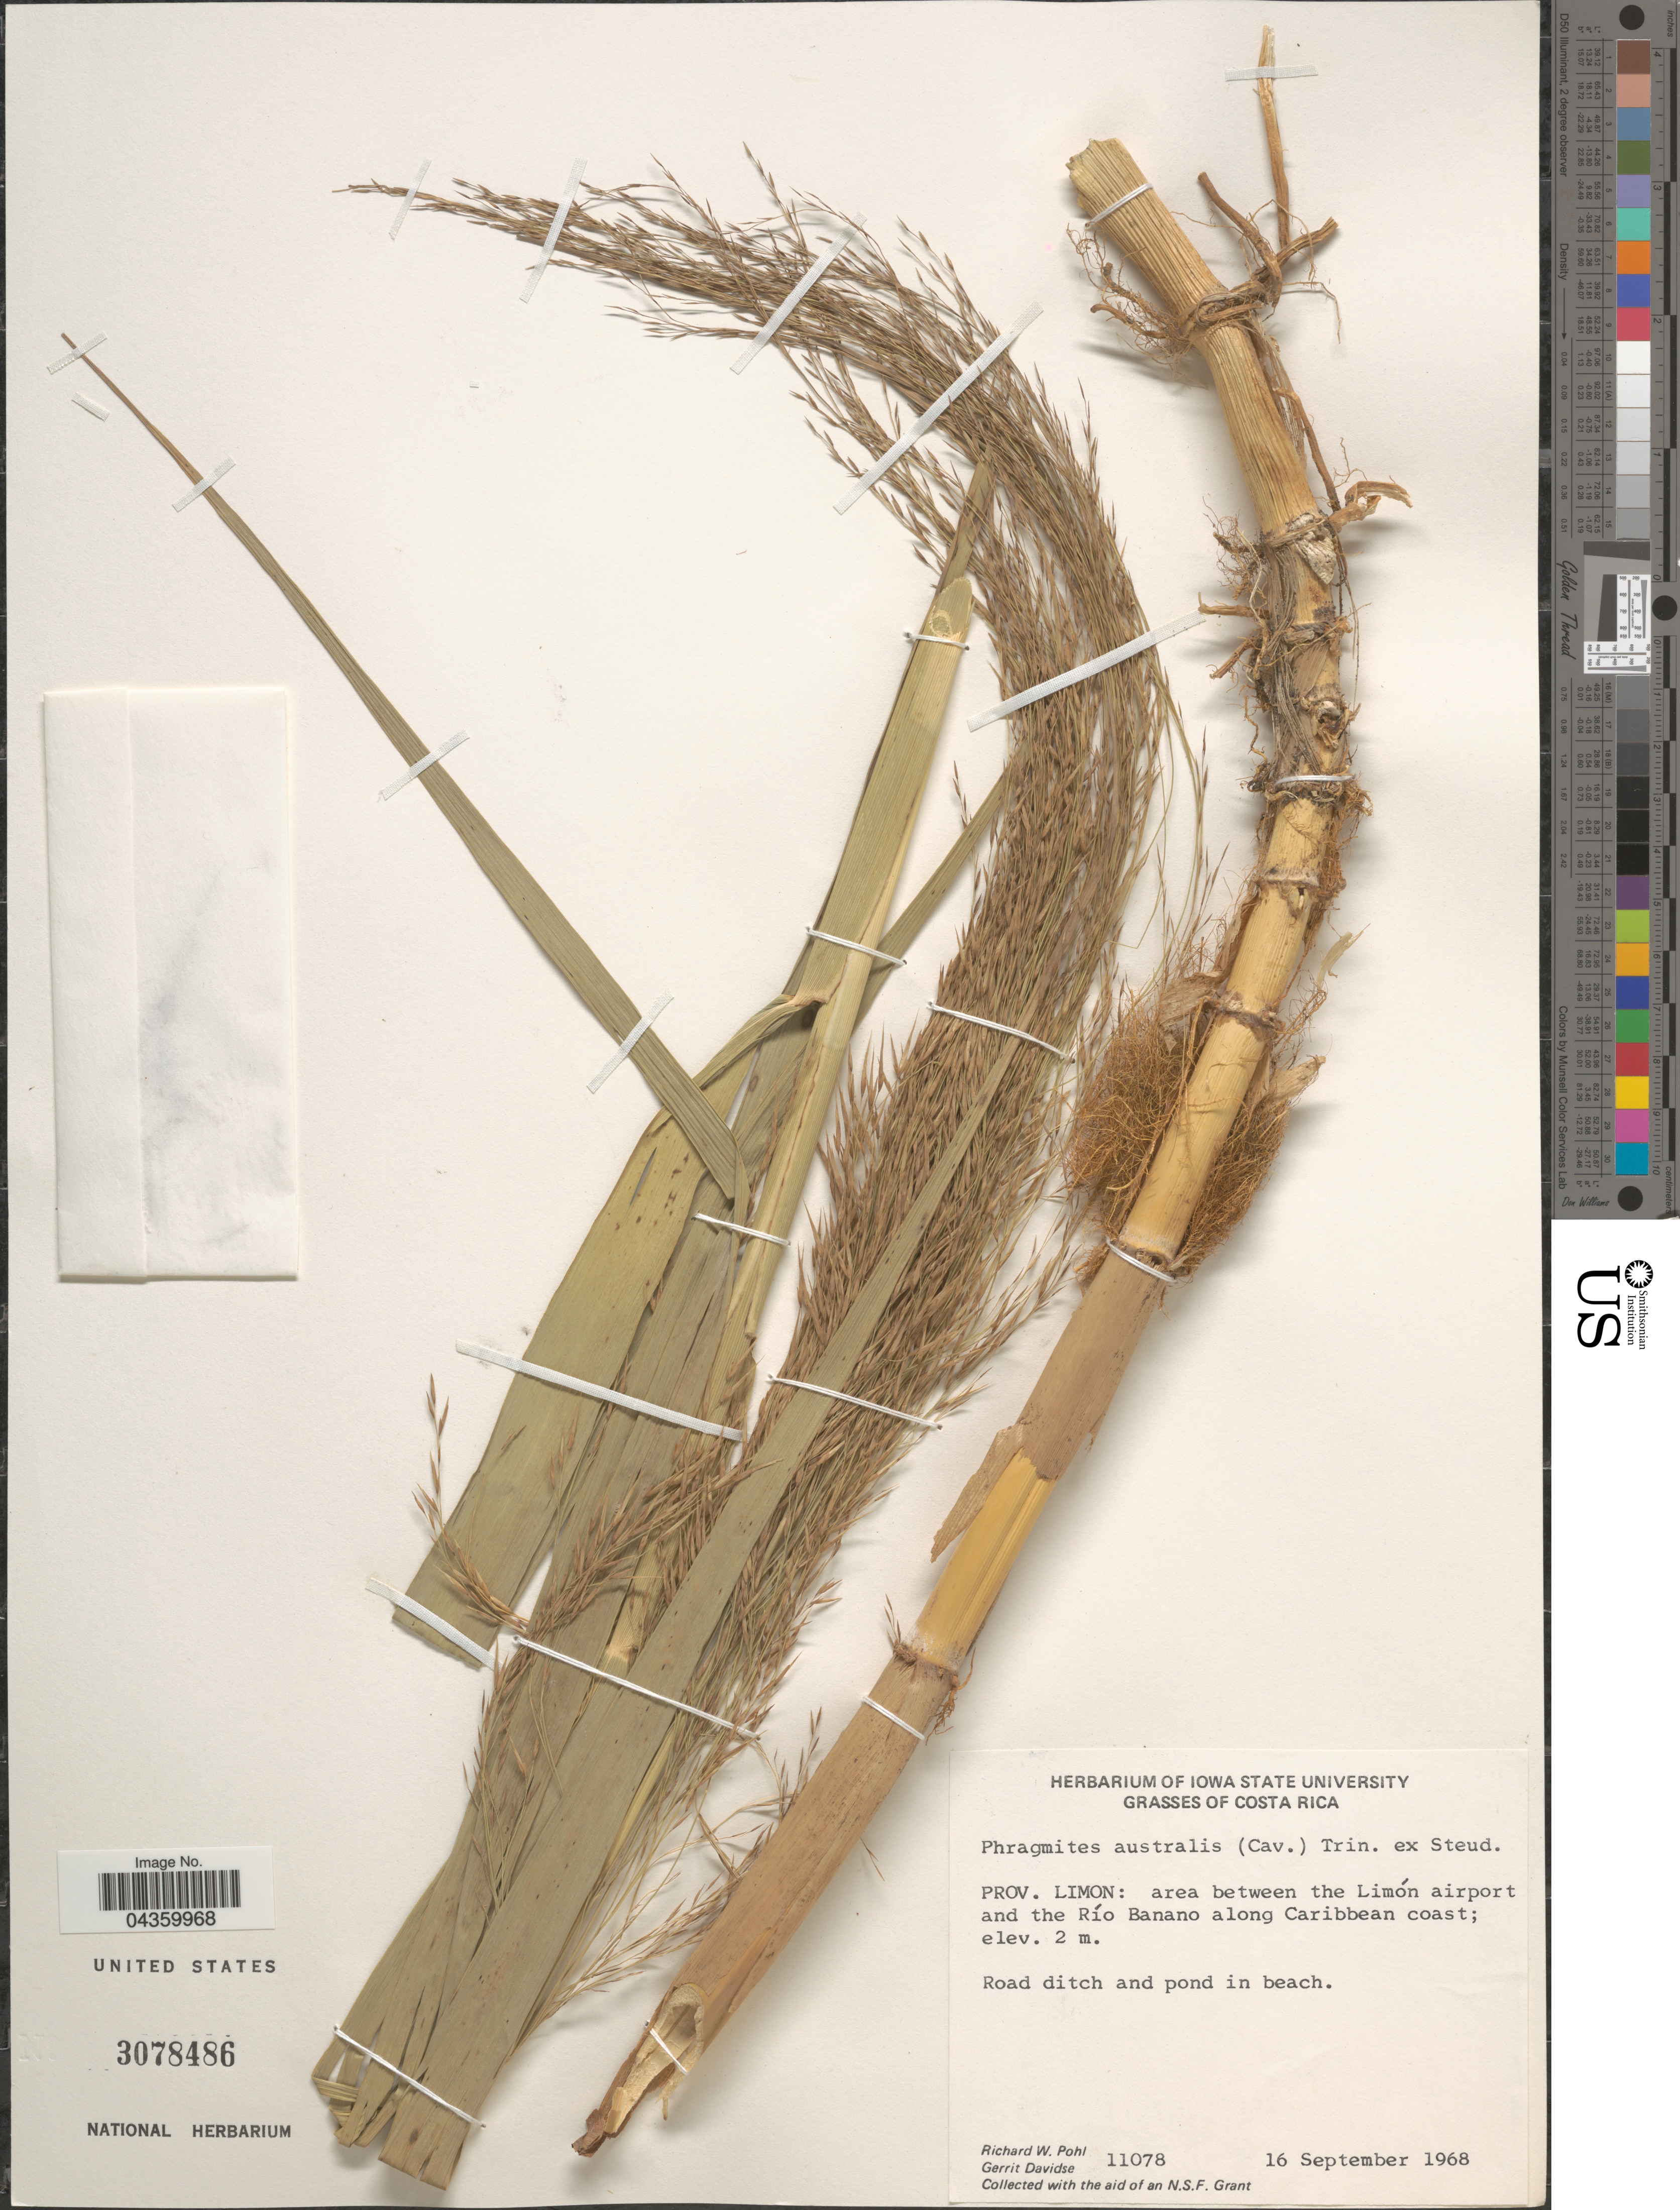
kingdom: Plantae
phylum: Tracheophyta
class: Liliopsida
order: Poales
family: Poaceae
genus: Phragmites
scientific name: Phragmites australis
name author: (Cav.) Trin. ex Steud.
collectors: R. W. Pohl & G. Davidse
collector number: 11078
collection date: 1968-09-16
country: Costa Rica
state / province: Limón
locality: Area between the Limón airport and the Río Banano along Caribbean coast; Road ditch and pond in beach.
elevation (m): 2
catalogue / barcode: US 3078486